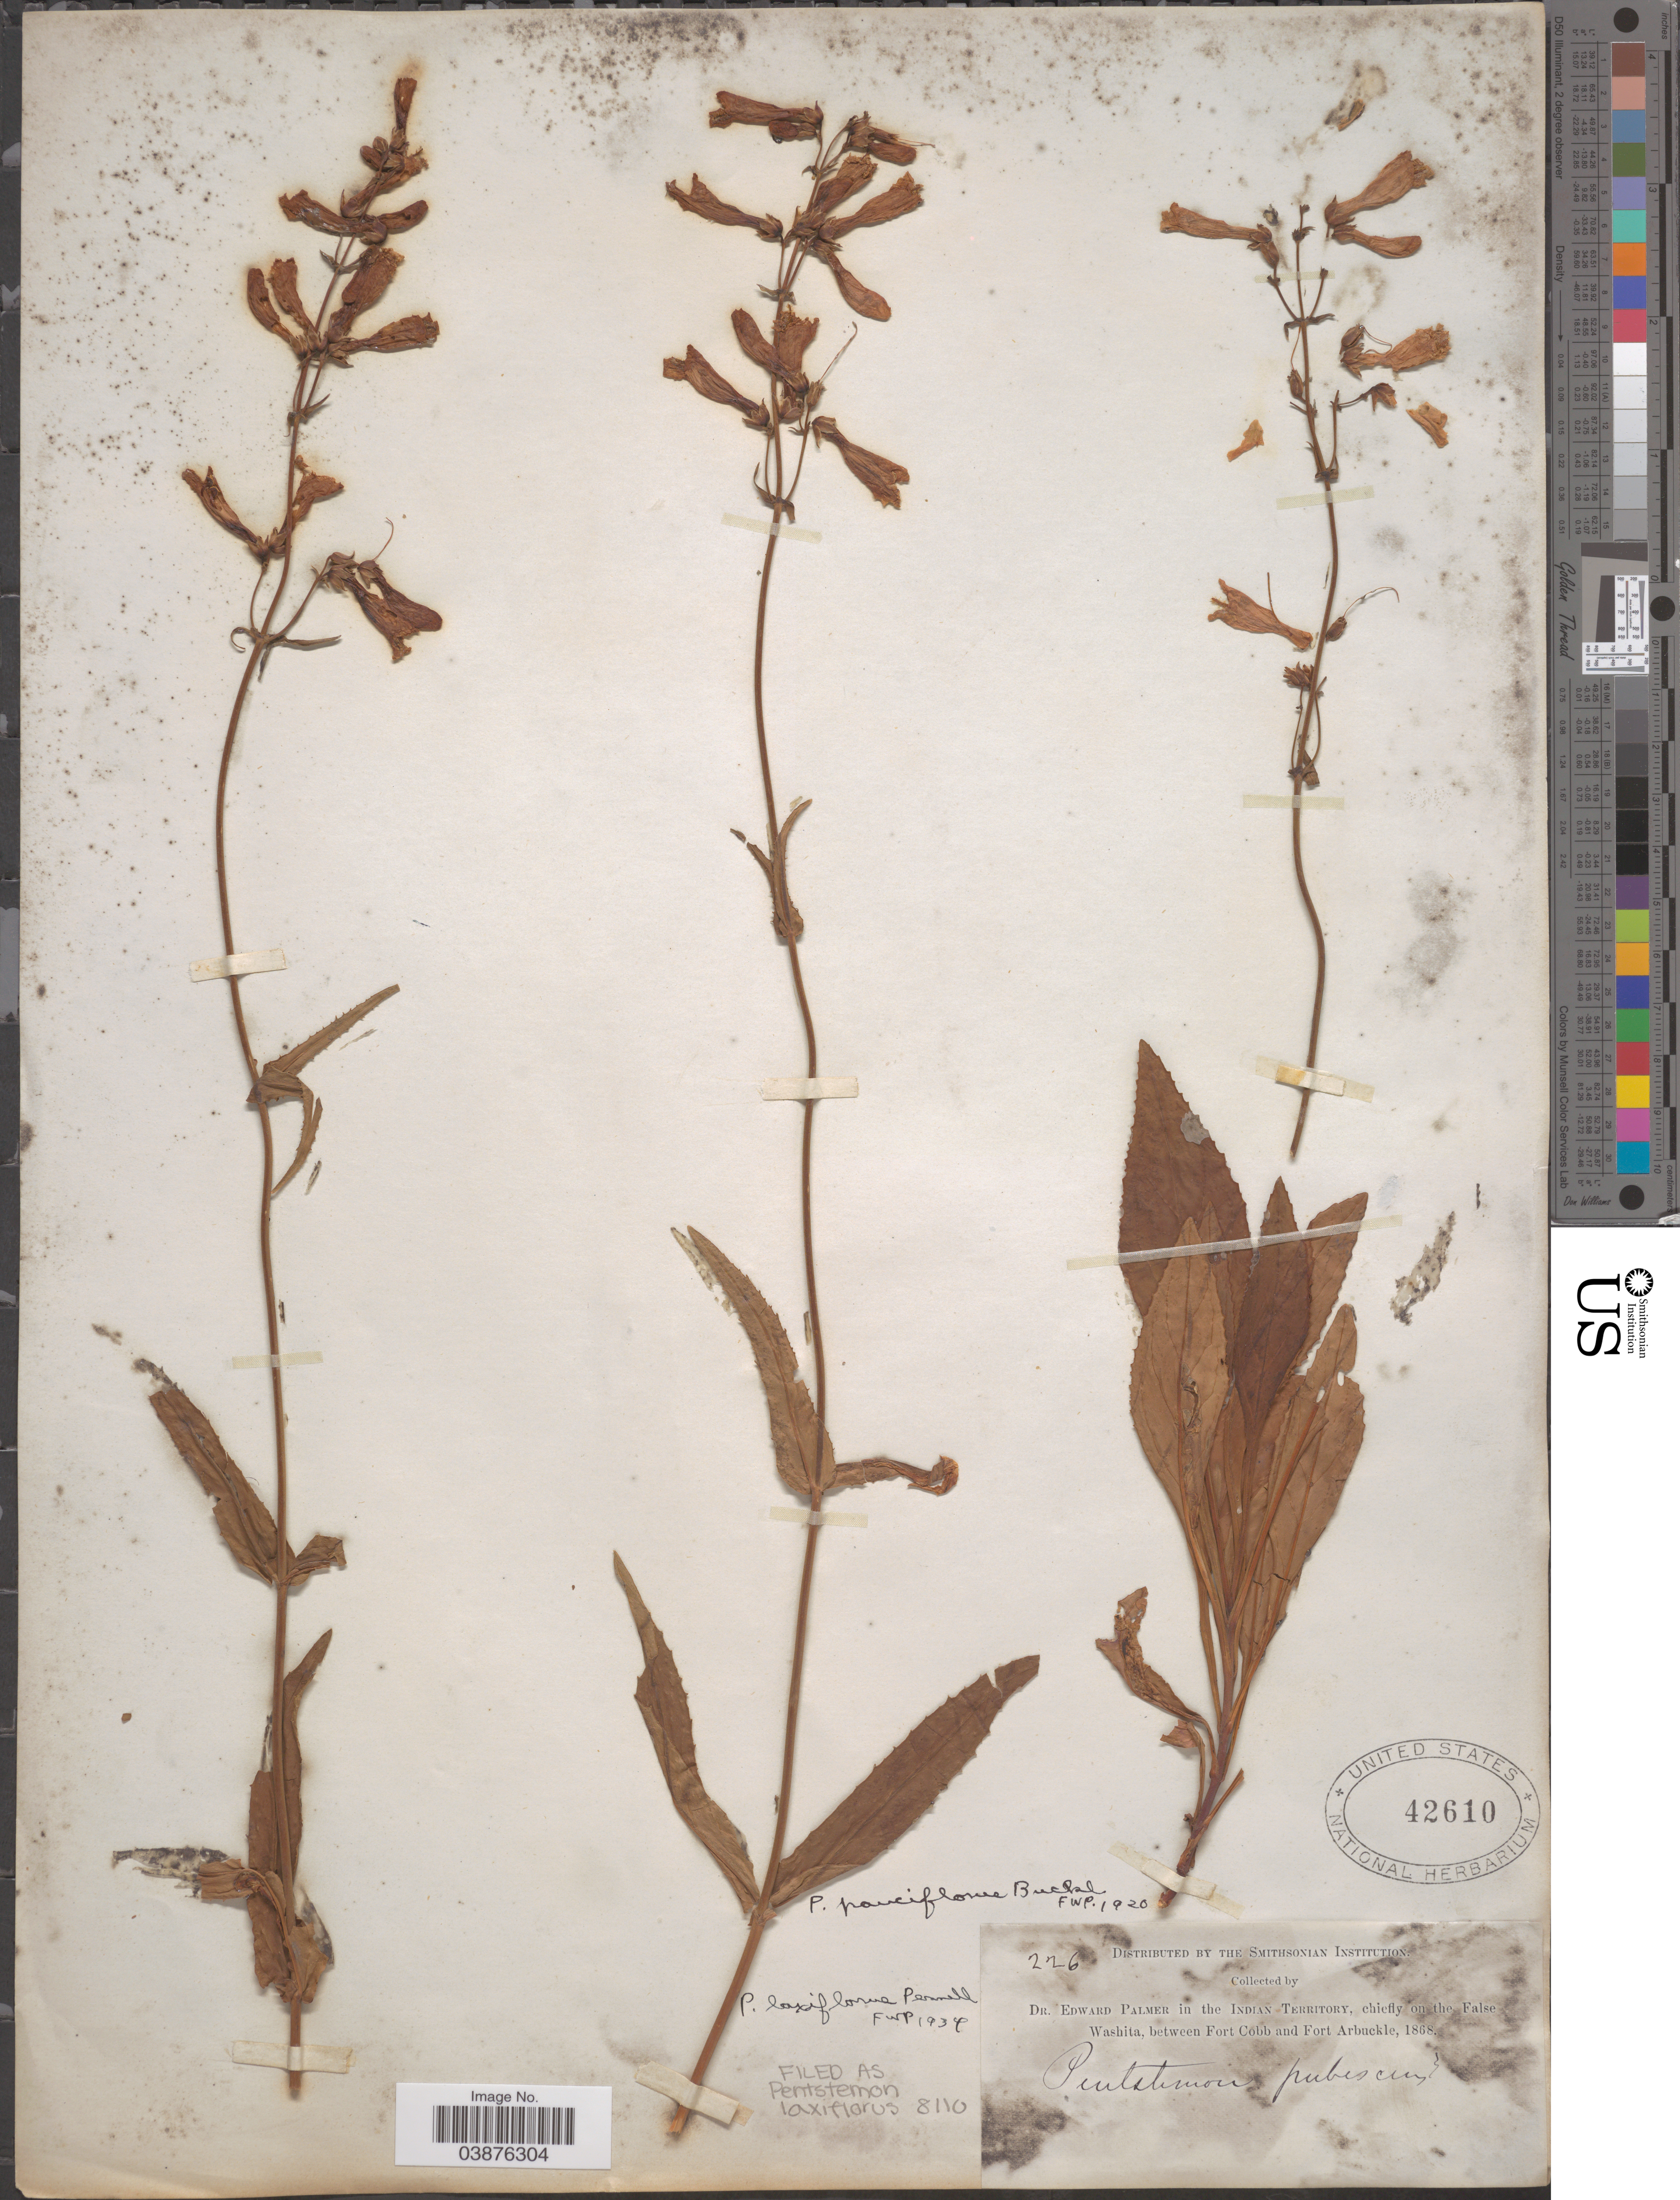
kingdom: Plantae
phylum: Tracheophyta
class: Magnoliopsida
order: Lamiales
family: Plantaginaceae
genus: Penstemon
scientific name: Penstemon laxiflorus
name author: Pennell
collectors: E. Palmer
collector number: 226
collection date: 1868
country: United States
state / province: Oklahoma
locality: In the Indian Territory, chiefly on the False Washita, between Fort Cobb and Fort Arbuckle.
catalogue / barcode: US 42610